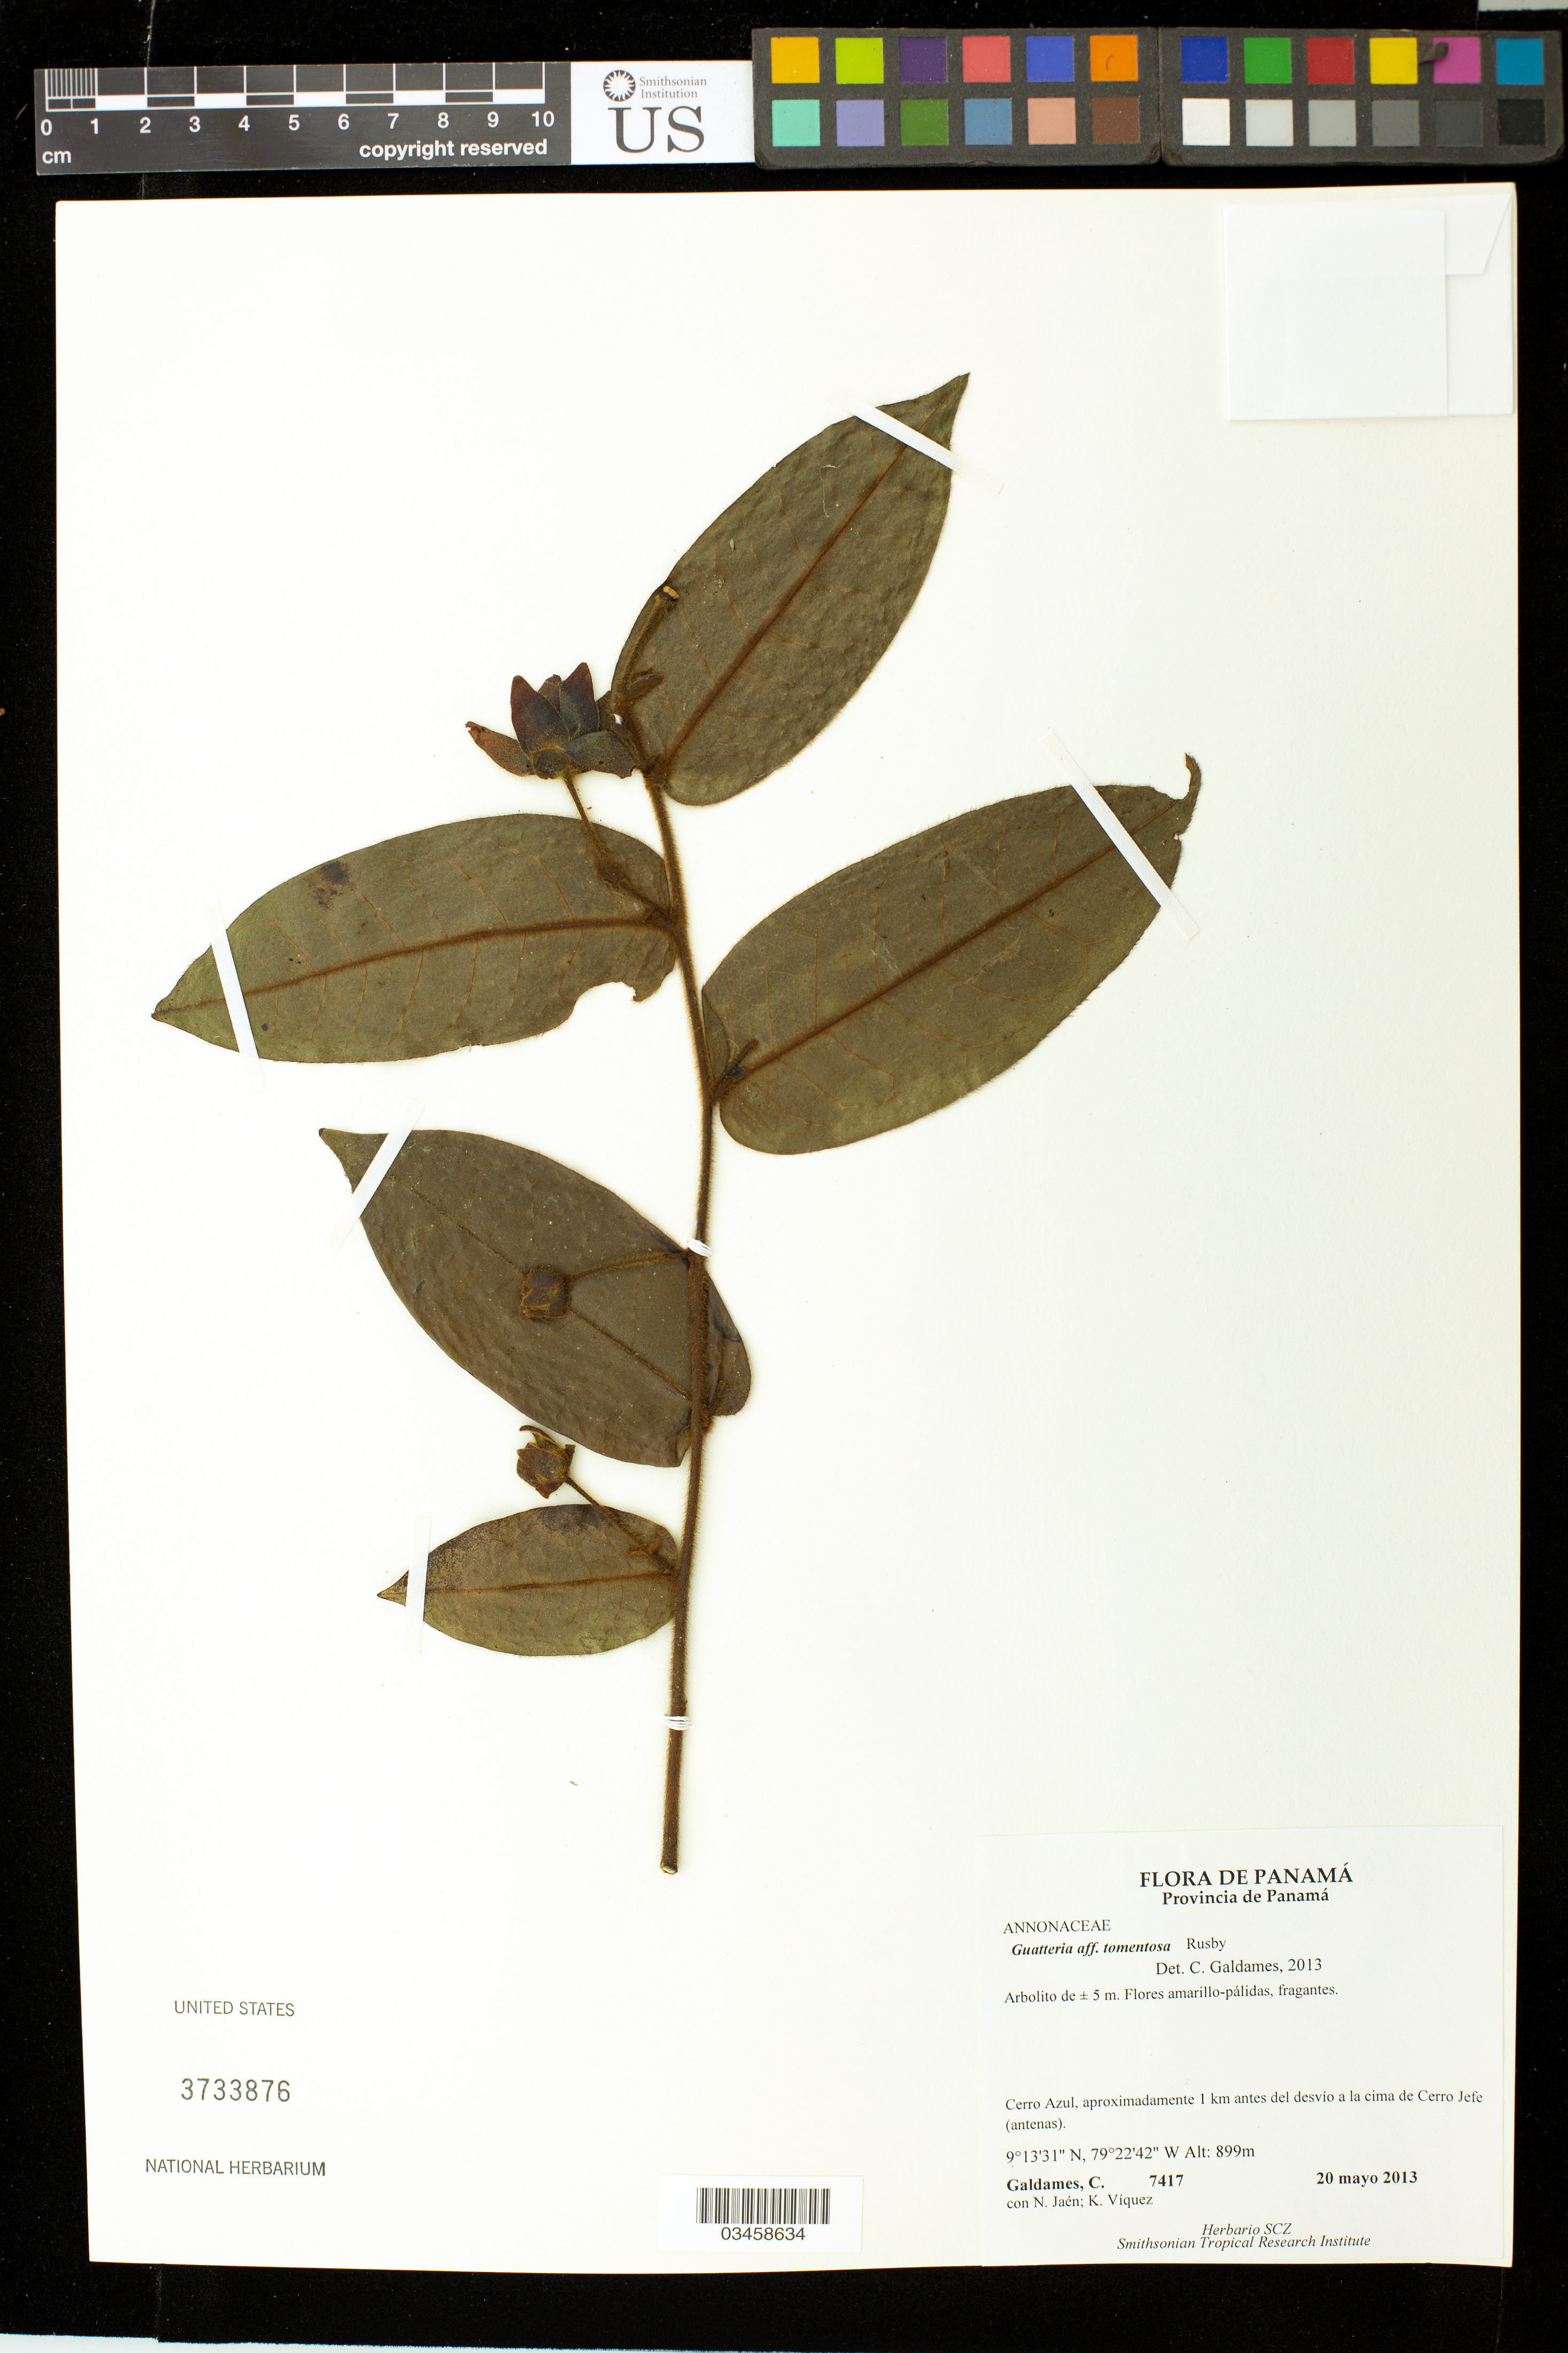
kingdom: Plantae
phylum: Tracheophyta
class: Magnoliopsida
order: Magnoliales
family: Annonaceae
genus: Guatteria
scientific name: Guatteria tomentosa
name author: Rusby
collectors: C. Galdames, N. Jaén & K. Viquez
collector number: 7417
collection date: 2013-05-20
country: Panama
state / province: Panamá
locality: Cerro Azul, aproximadamente 1 km antes del desvio a la cima de Cerro Jefe (antenas).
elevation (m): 899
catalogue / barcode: US 3733876